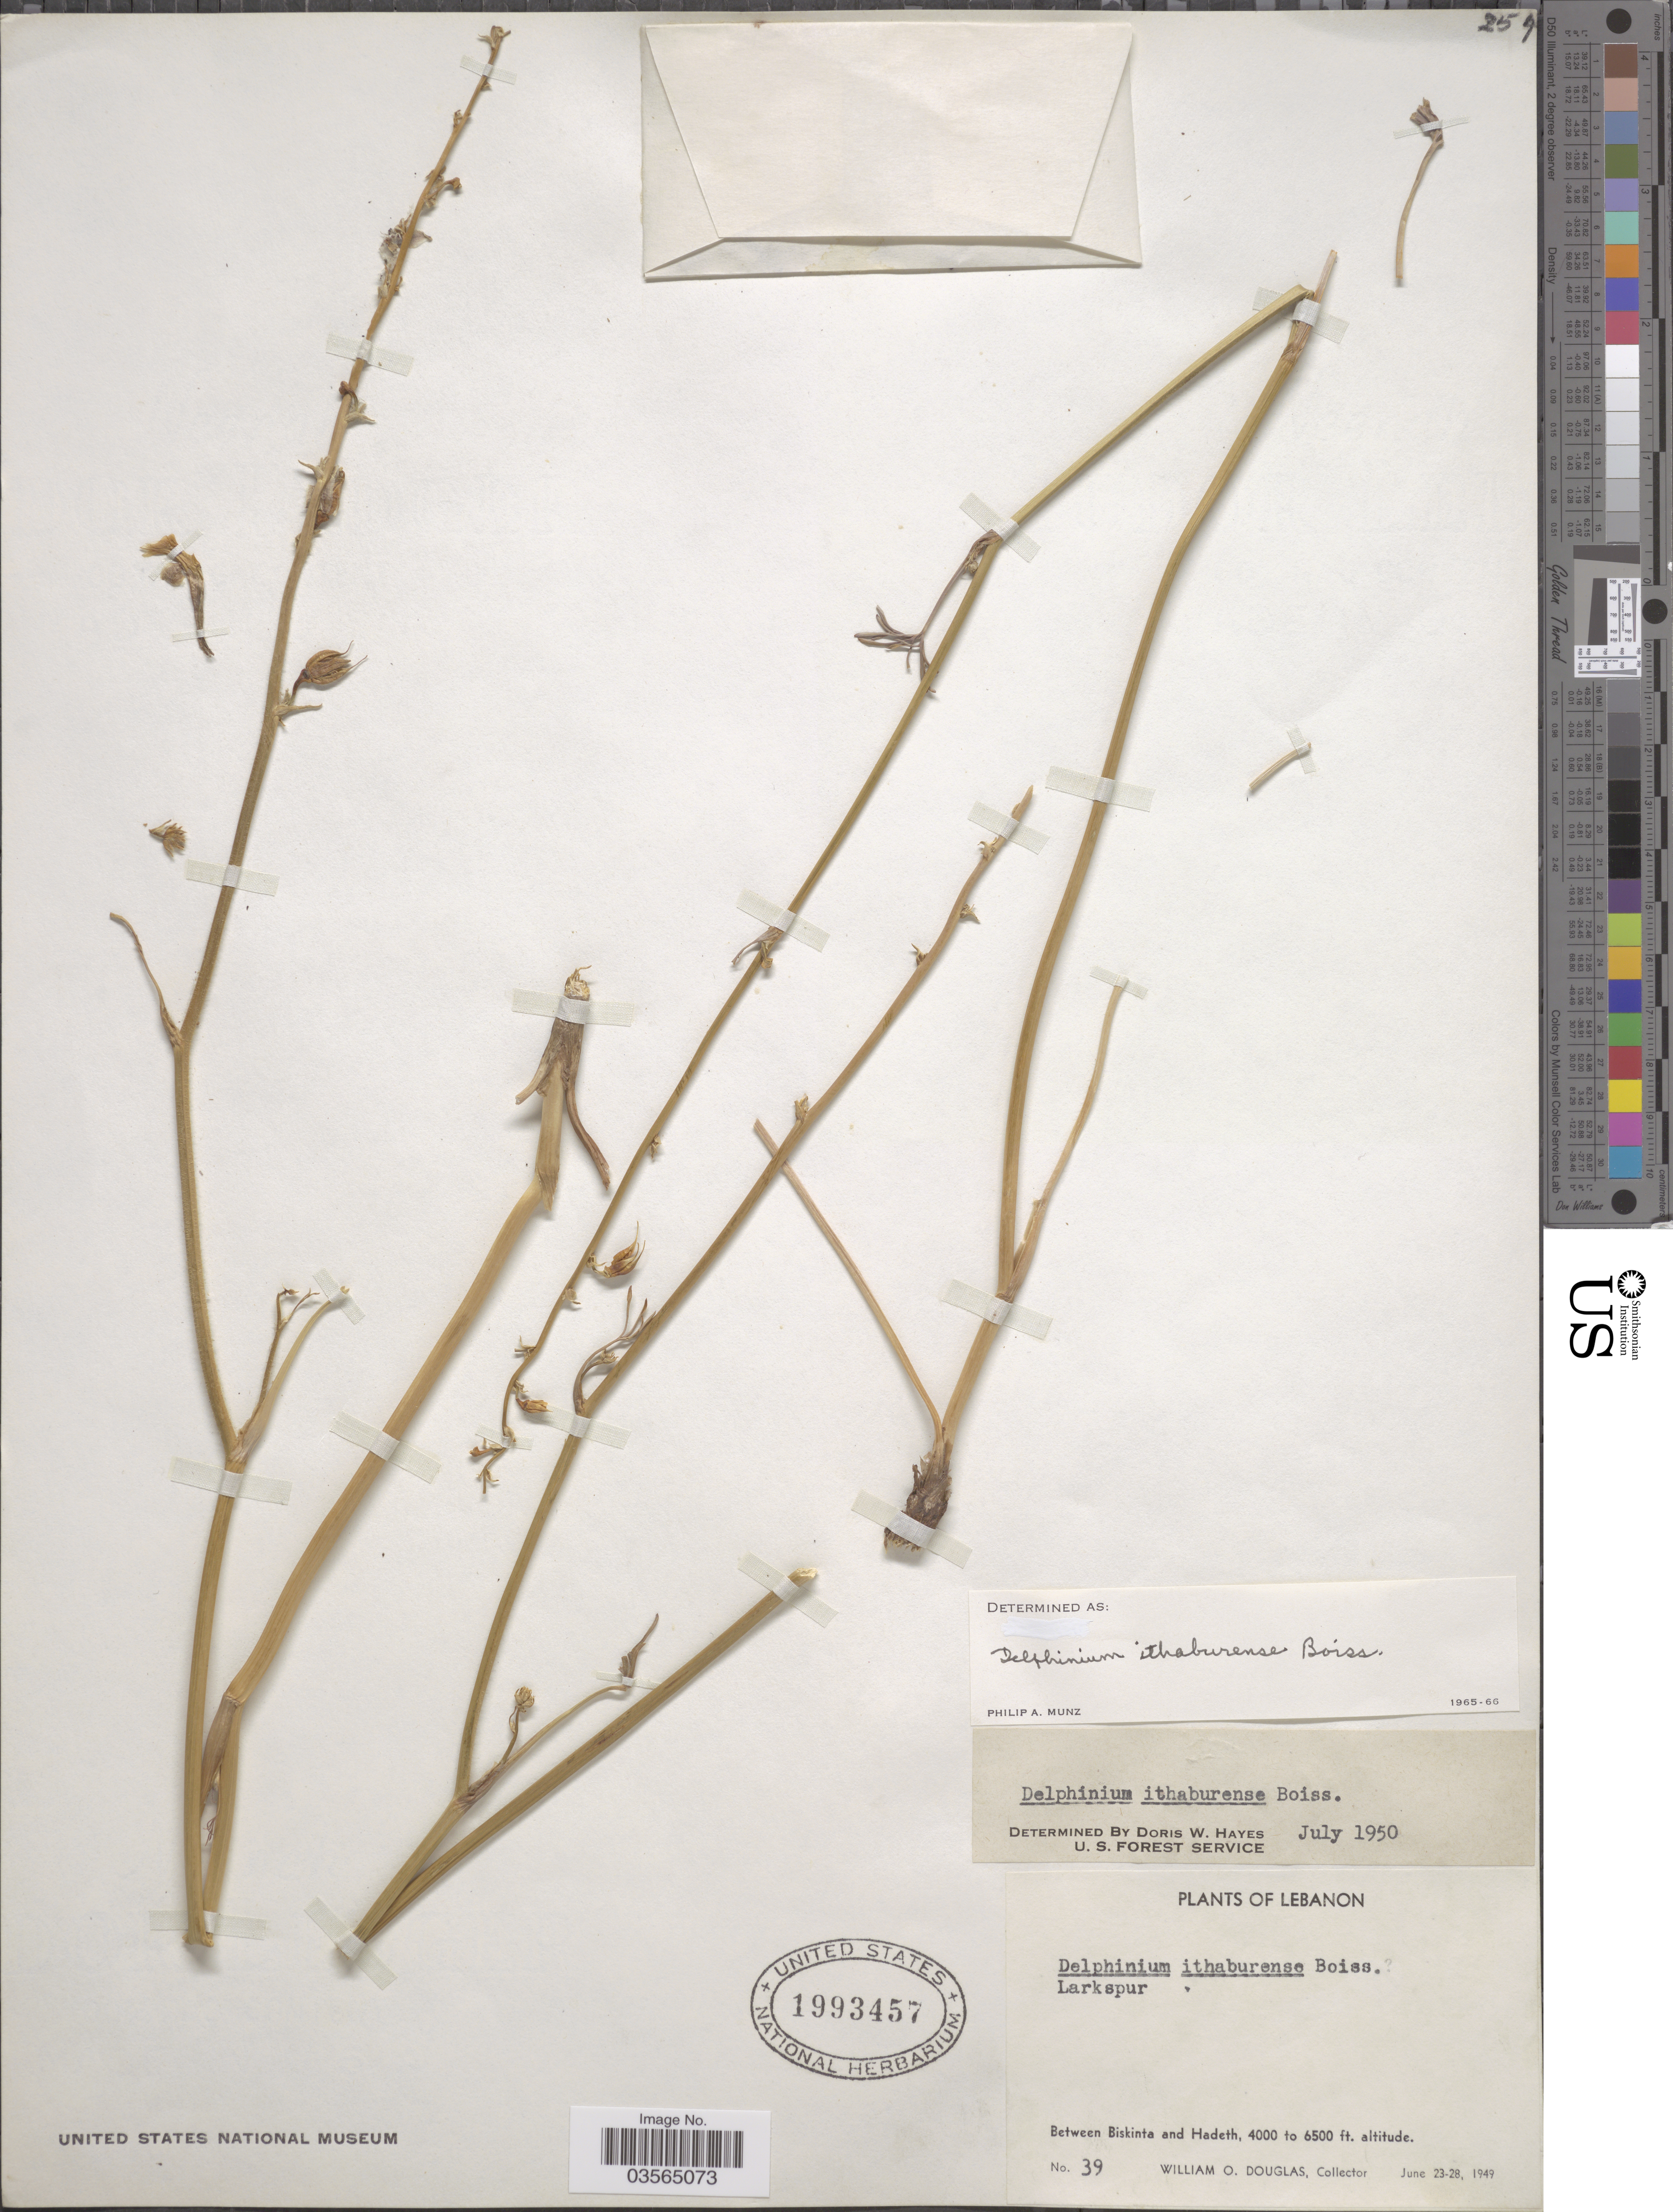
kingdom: Plantae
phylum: Tracheophyta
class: Magnoliopsida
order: Ranunculales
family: Ranunculaceae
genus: Delphinium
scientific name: Delphinium ithaburense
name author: Boiss.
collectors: W. Douglas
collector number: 39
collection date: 1949-06-23/1949-06-28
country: Lebanon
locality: Between Biskinta and Hadeth.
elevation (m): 1219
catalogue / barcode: US 1993457